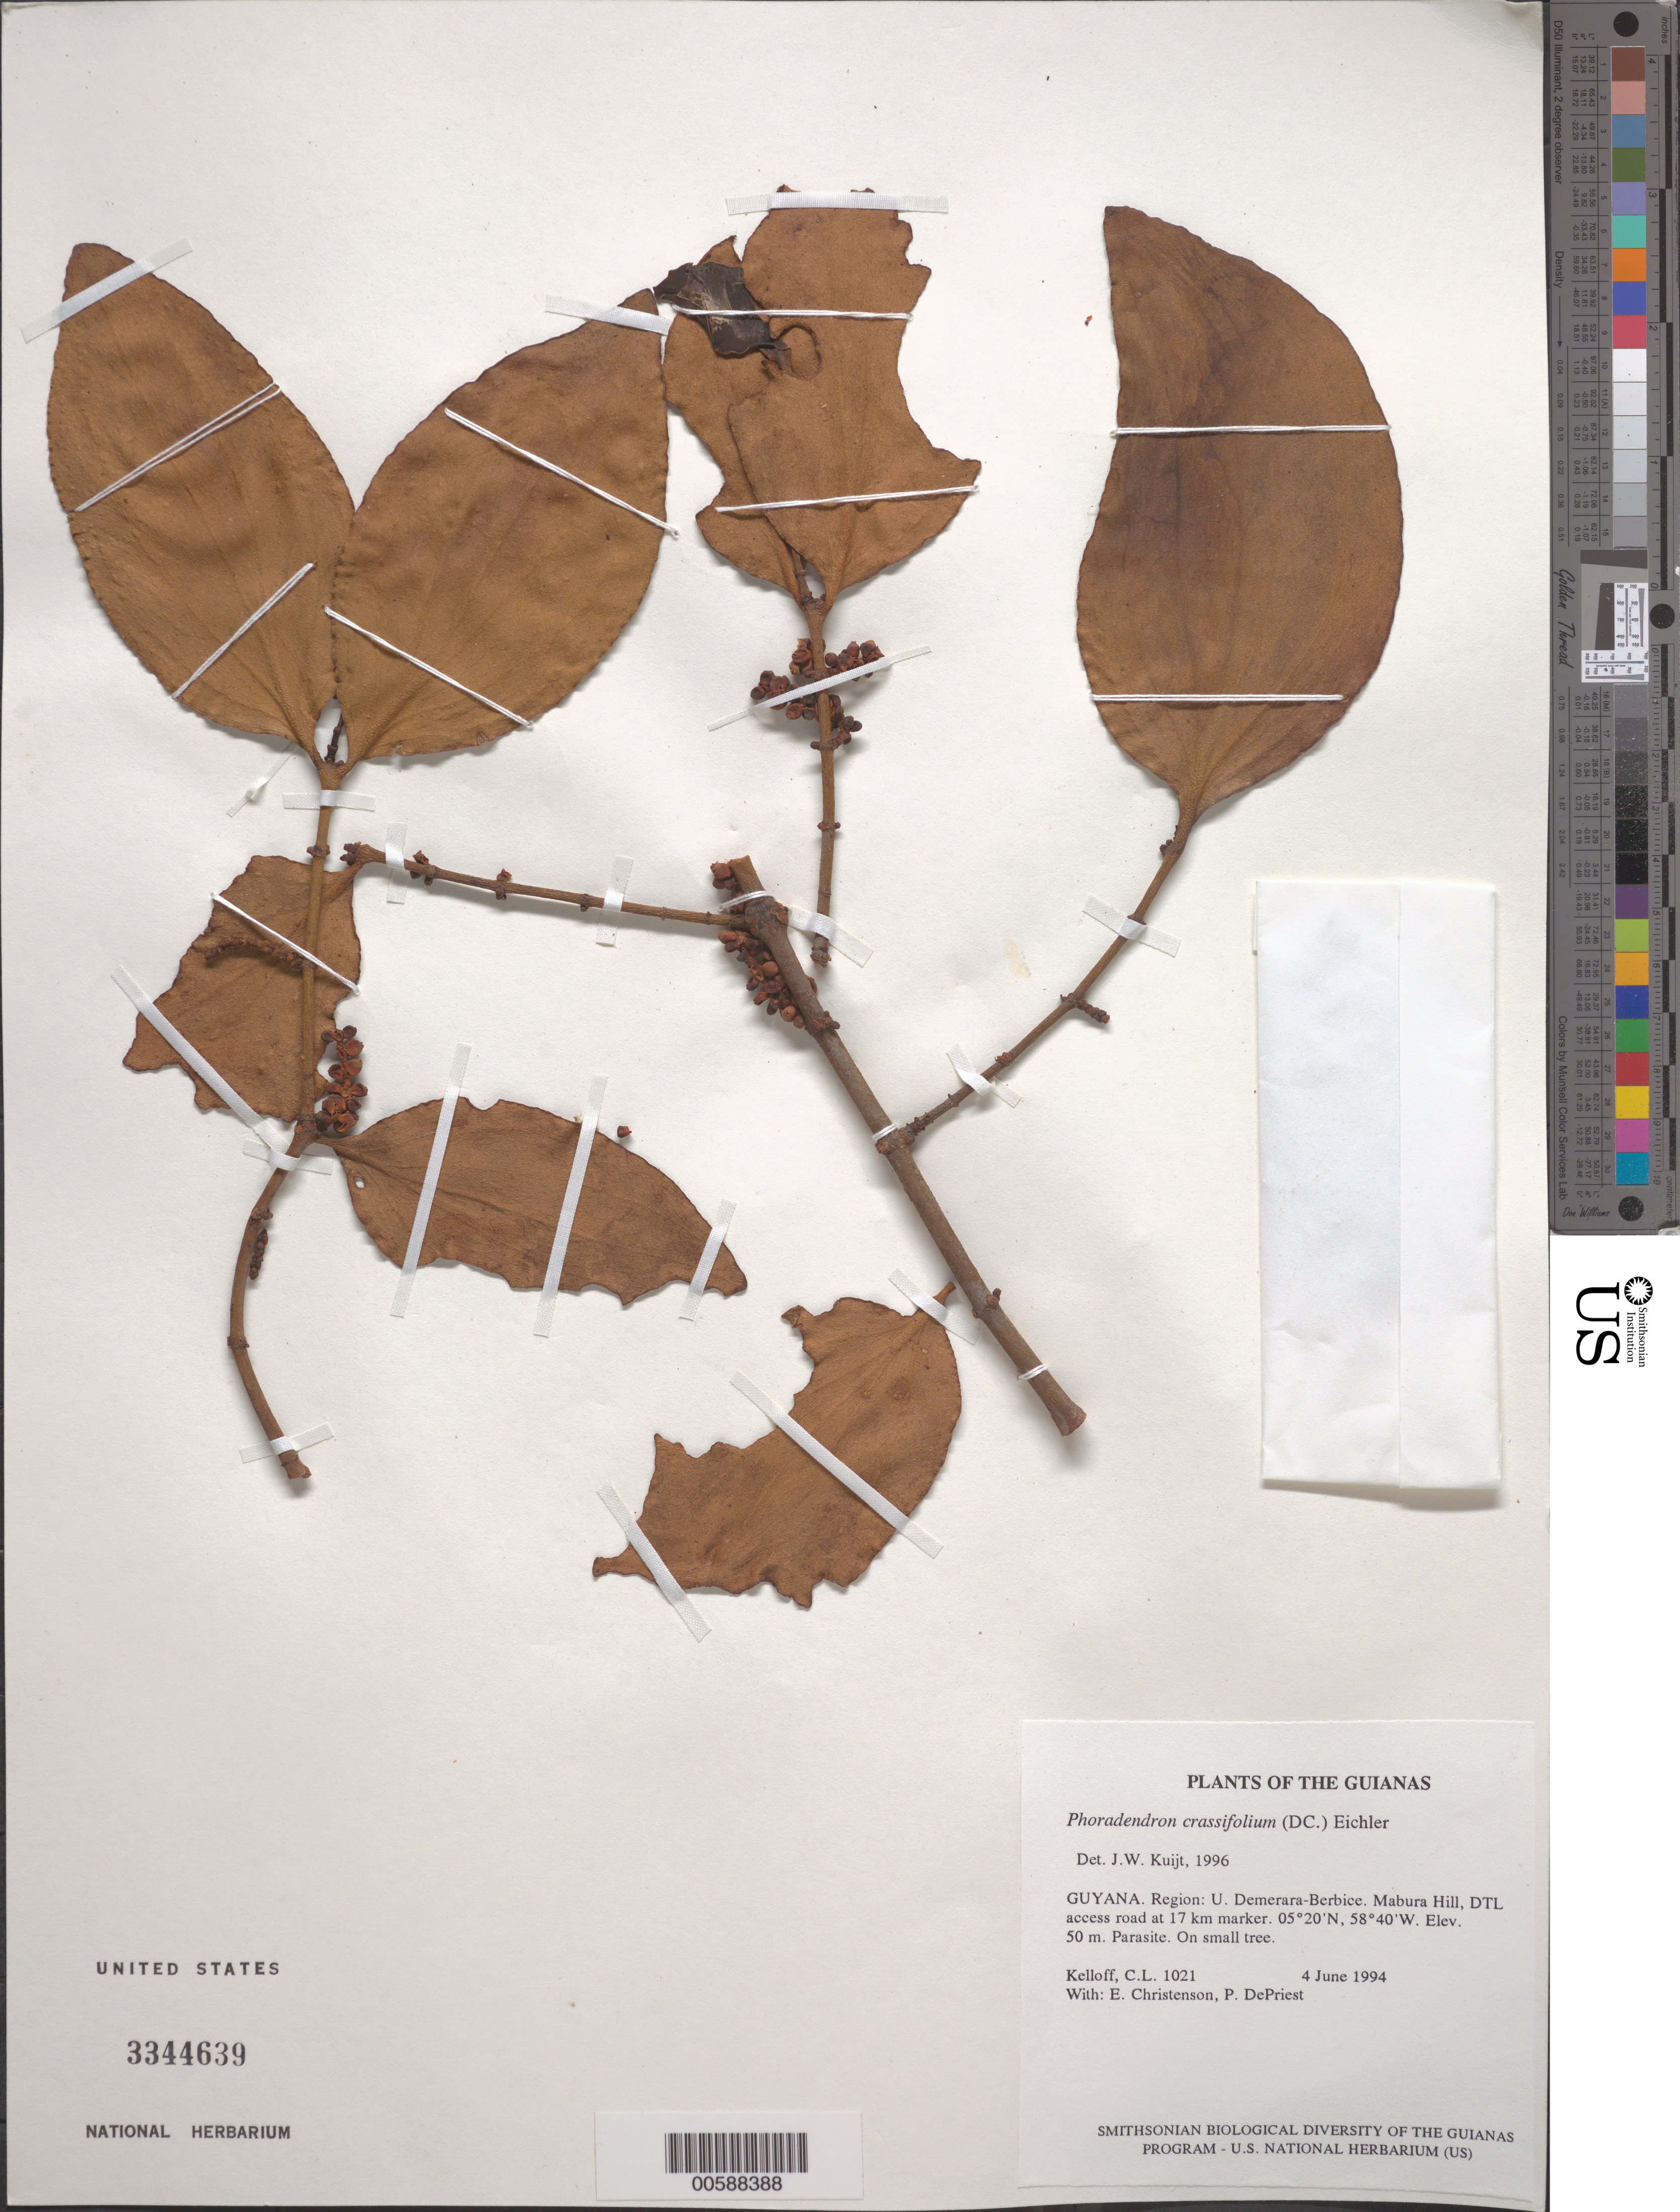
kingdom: Plantae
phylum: Tracheophyta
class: Magnoliopsida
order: Santalales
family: Viscaceae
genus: Phoradendron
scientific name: Phoradendron crassifolium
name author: (Pohl ex DC.) Eichler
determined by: Kuijt, Job, (CANADA)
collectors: C. L. Kelloff, E. A. Christenson & P. DePriest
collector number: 1021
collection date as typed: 4 June 1994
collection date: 1994-06-04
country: Guyana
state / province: U. Demerara-Berbice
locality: Mabura Hill, DTL access road at 17 km marker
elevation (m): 50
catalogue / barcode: US 3344639